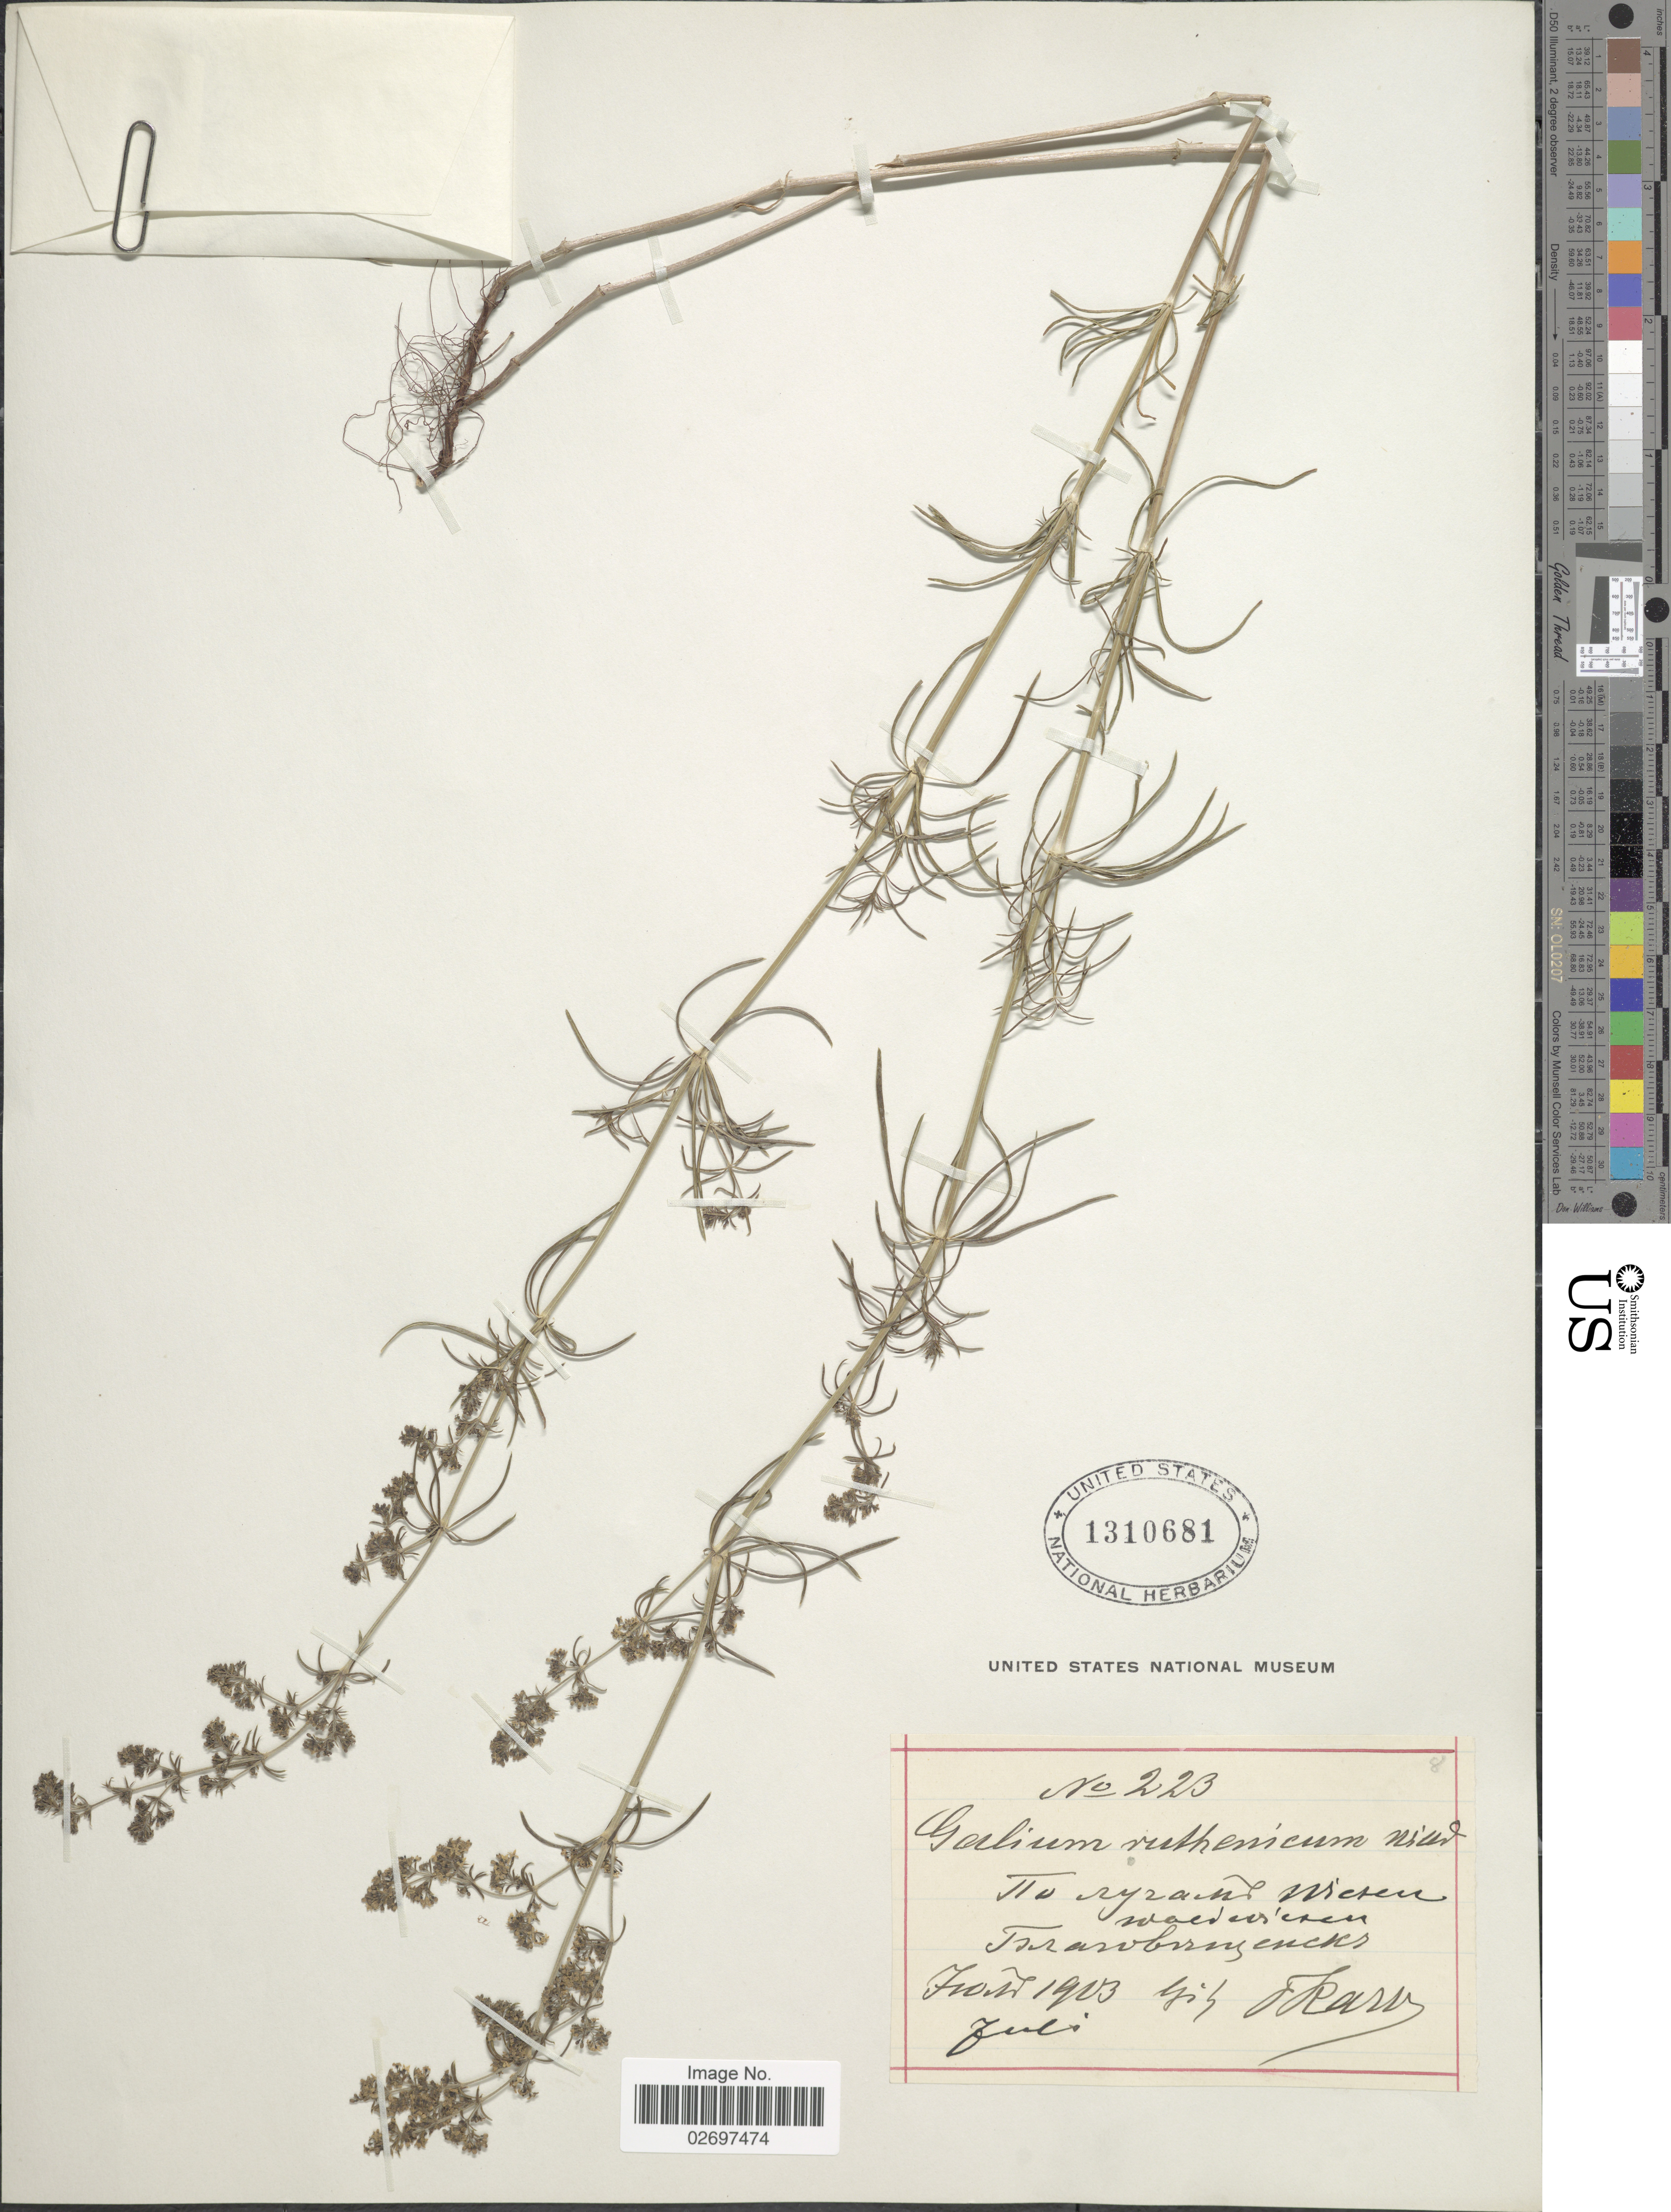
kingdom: Plantae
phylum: Tracheophyta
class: Magnoliopsida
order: Gentianales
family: Rubiaceae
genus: Galium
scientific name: Galium ruthenicum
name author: Willd.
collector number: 223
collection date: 1903-07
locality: IIa ryraind misen wacders'esen. Tsrasvbrnyzenkns Fiord [interpreted]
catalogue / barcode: US 1310681